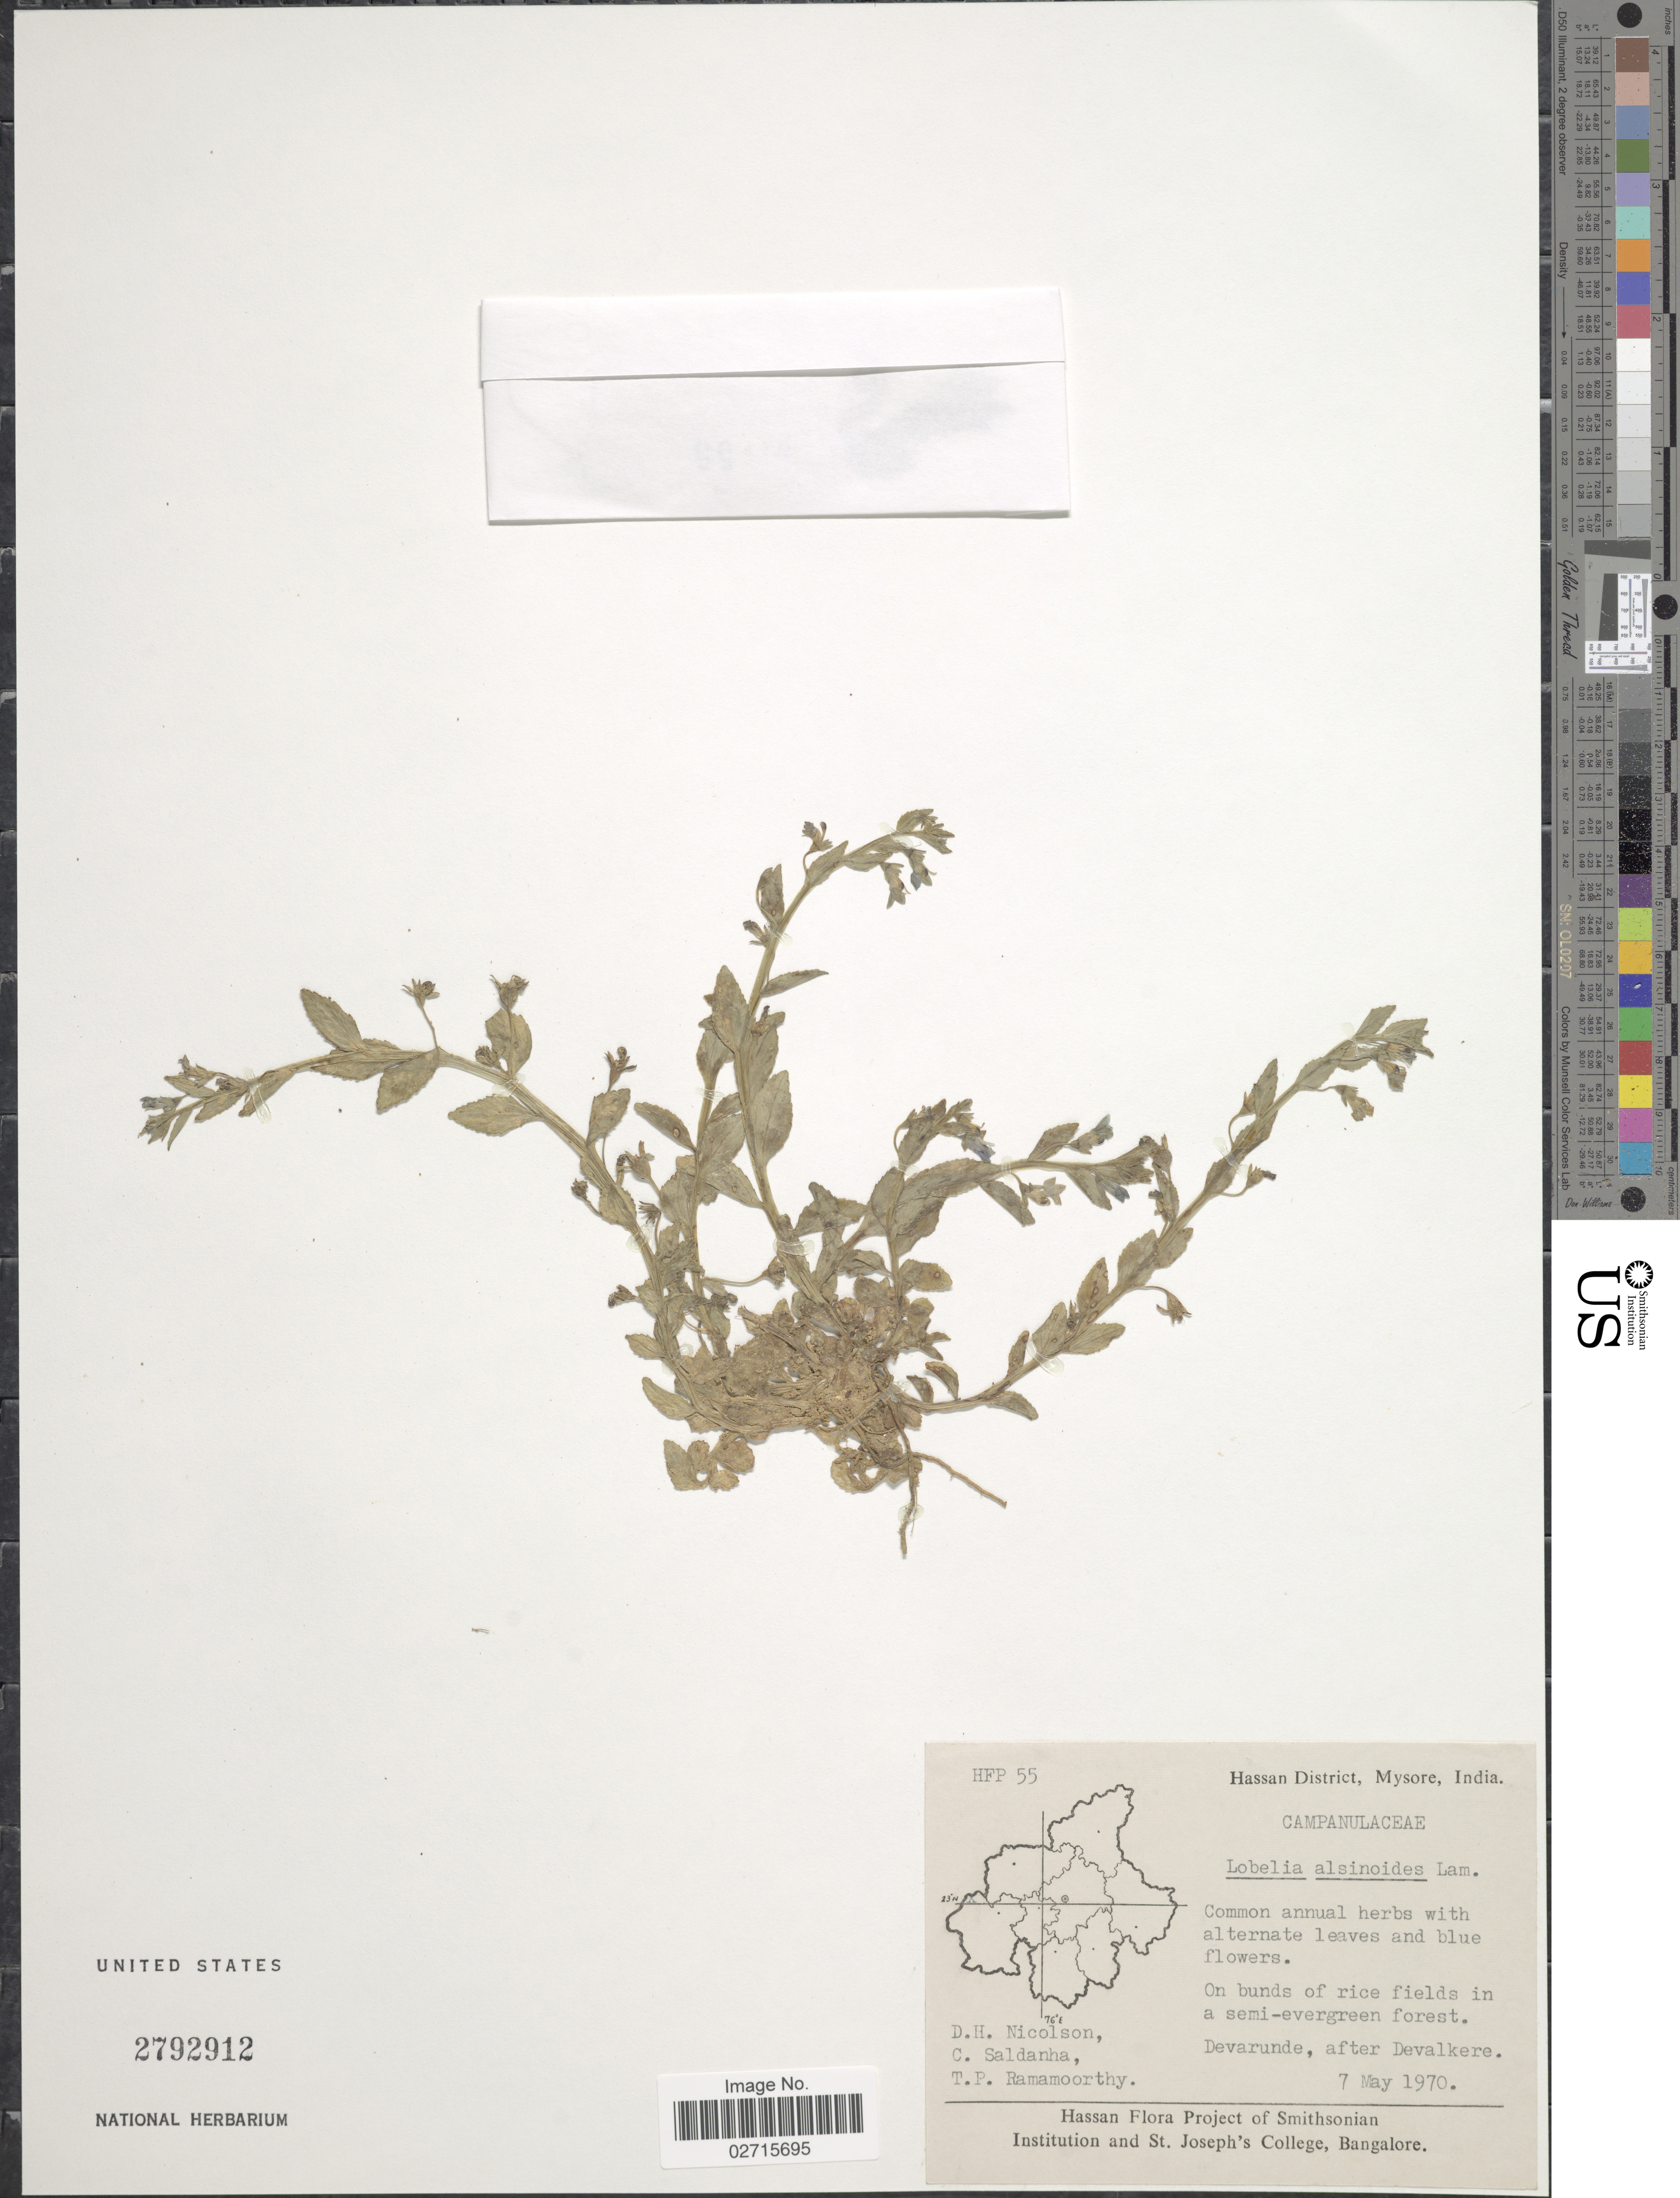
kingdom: Plantae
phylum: Tracheophyta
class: Magnoliopsida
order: Asterales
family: Campanulaceae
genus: Lobelia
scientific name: Lobelia alsinoides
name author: Lam.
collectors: D. H. Nicolson, C. Saldanha & T. P. Ramamoorthy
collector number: HFP 55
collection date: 1970-05-07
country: India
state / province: Karnataka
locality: Hassan District, Mysore. On bunds of rice fields in a semi-evergreen forest. Devarunde, after Devalkere.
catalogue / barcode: US 2792912